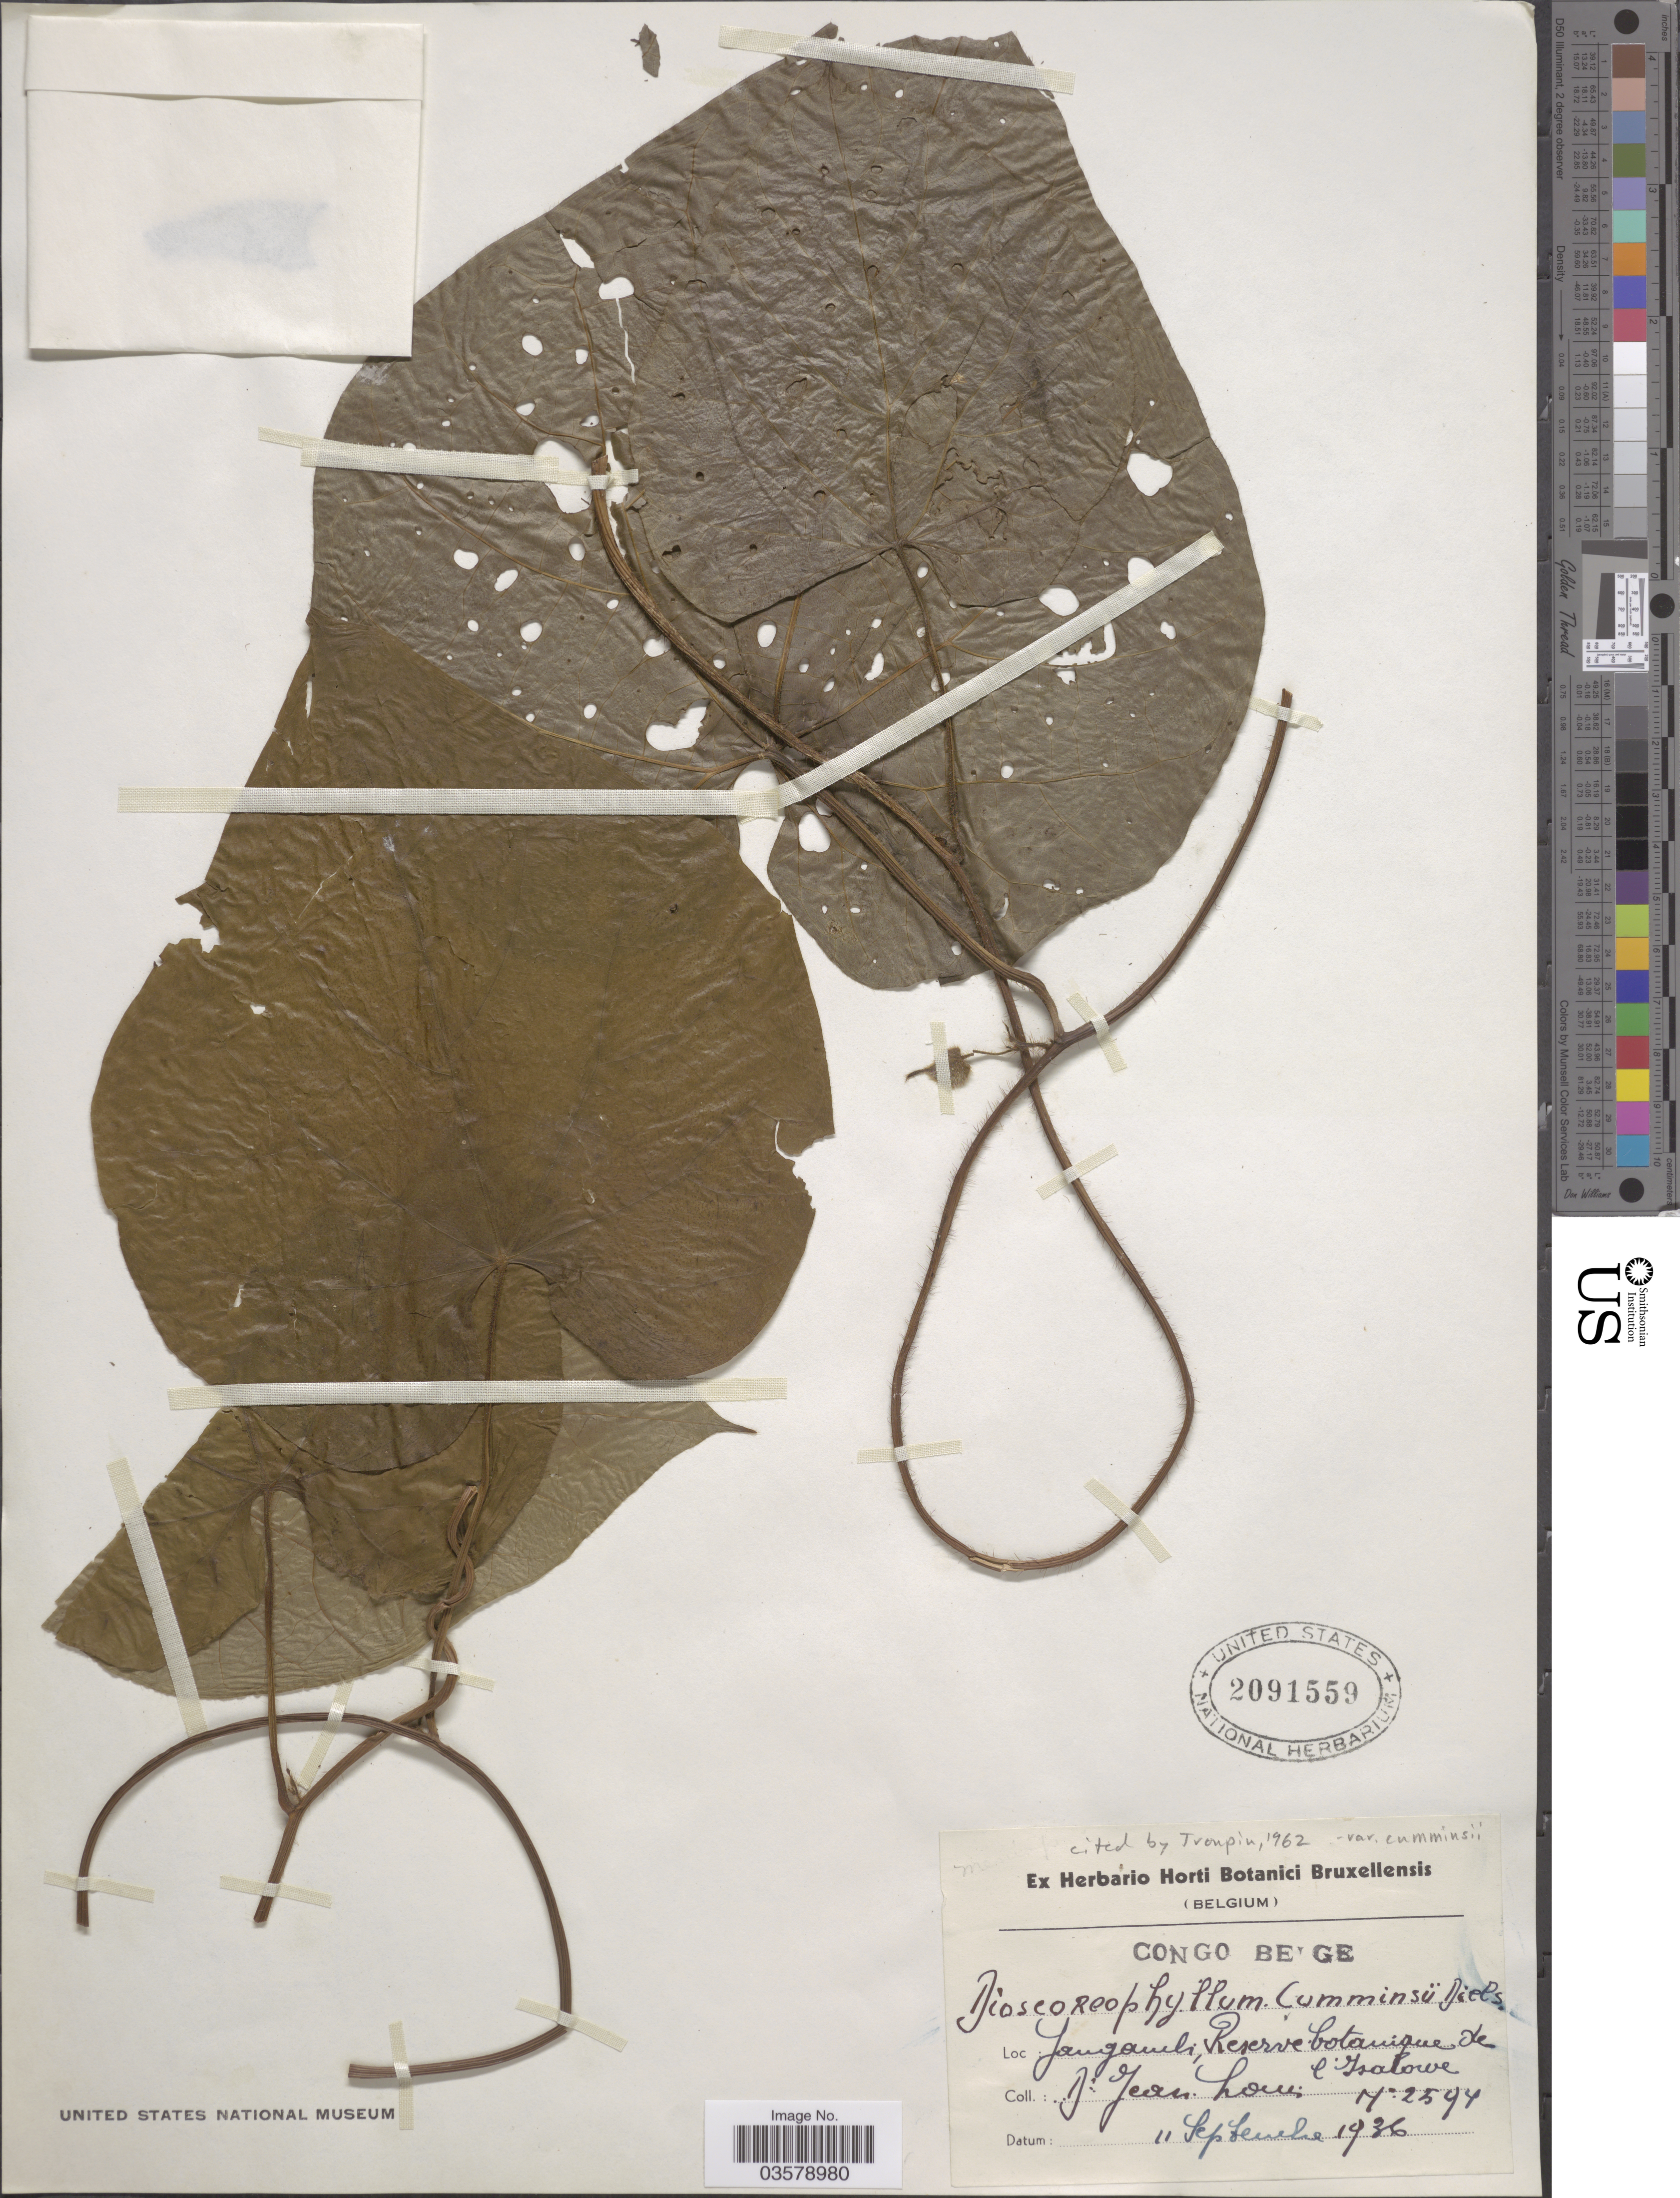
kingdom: Plantae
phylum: Tracheophyta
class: Magnoliopsida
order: Ranunculales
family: Menispermaceae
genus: Dioscoreophyllum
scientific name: Dioscoreophyllum cumminsii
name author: (Stapf) Diels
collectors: J. Louis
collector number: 2594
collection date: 1936-09-11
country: Congo, Democratic Republic of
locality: Congo Belge. Yangambi, Reserve botanique de l'Isalowe.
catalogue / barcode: US 2091559